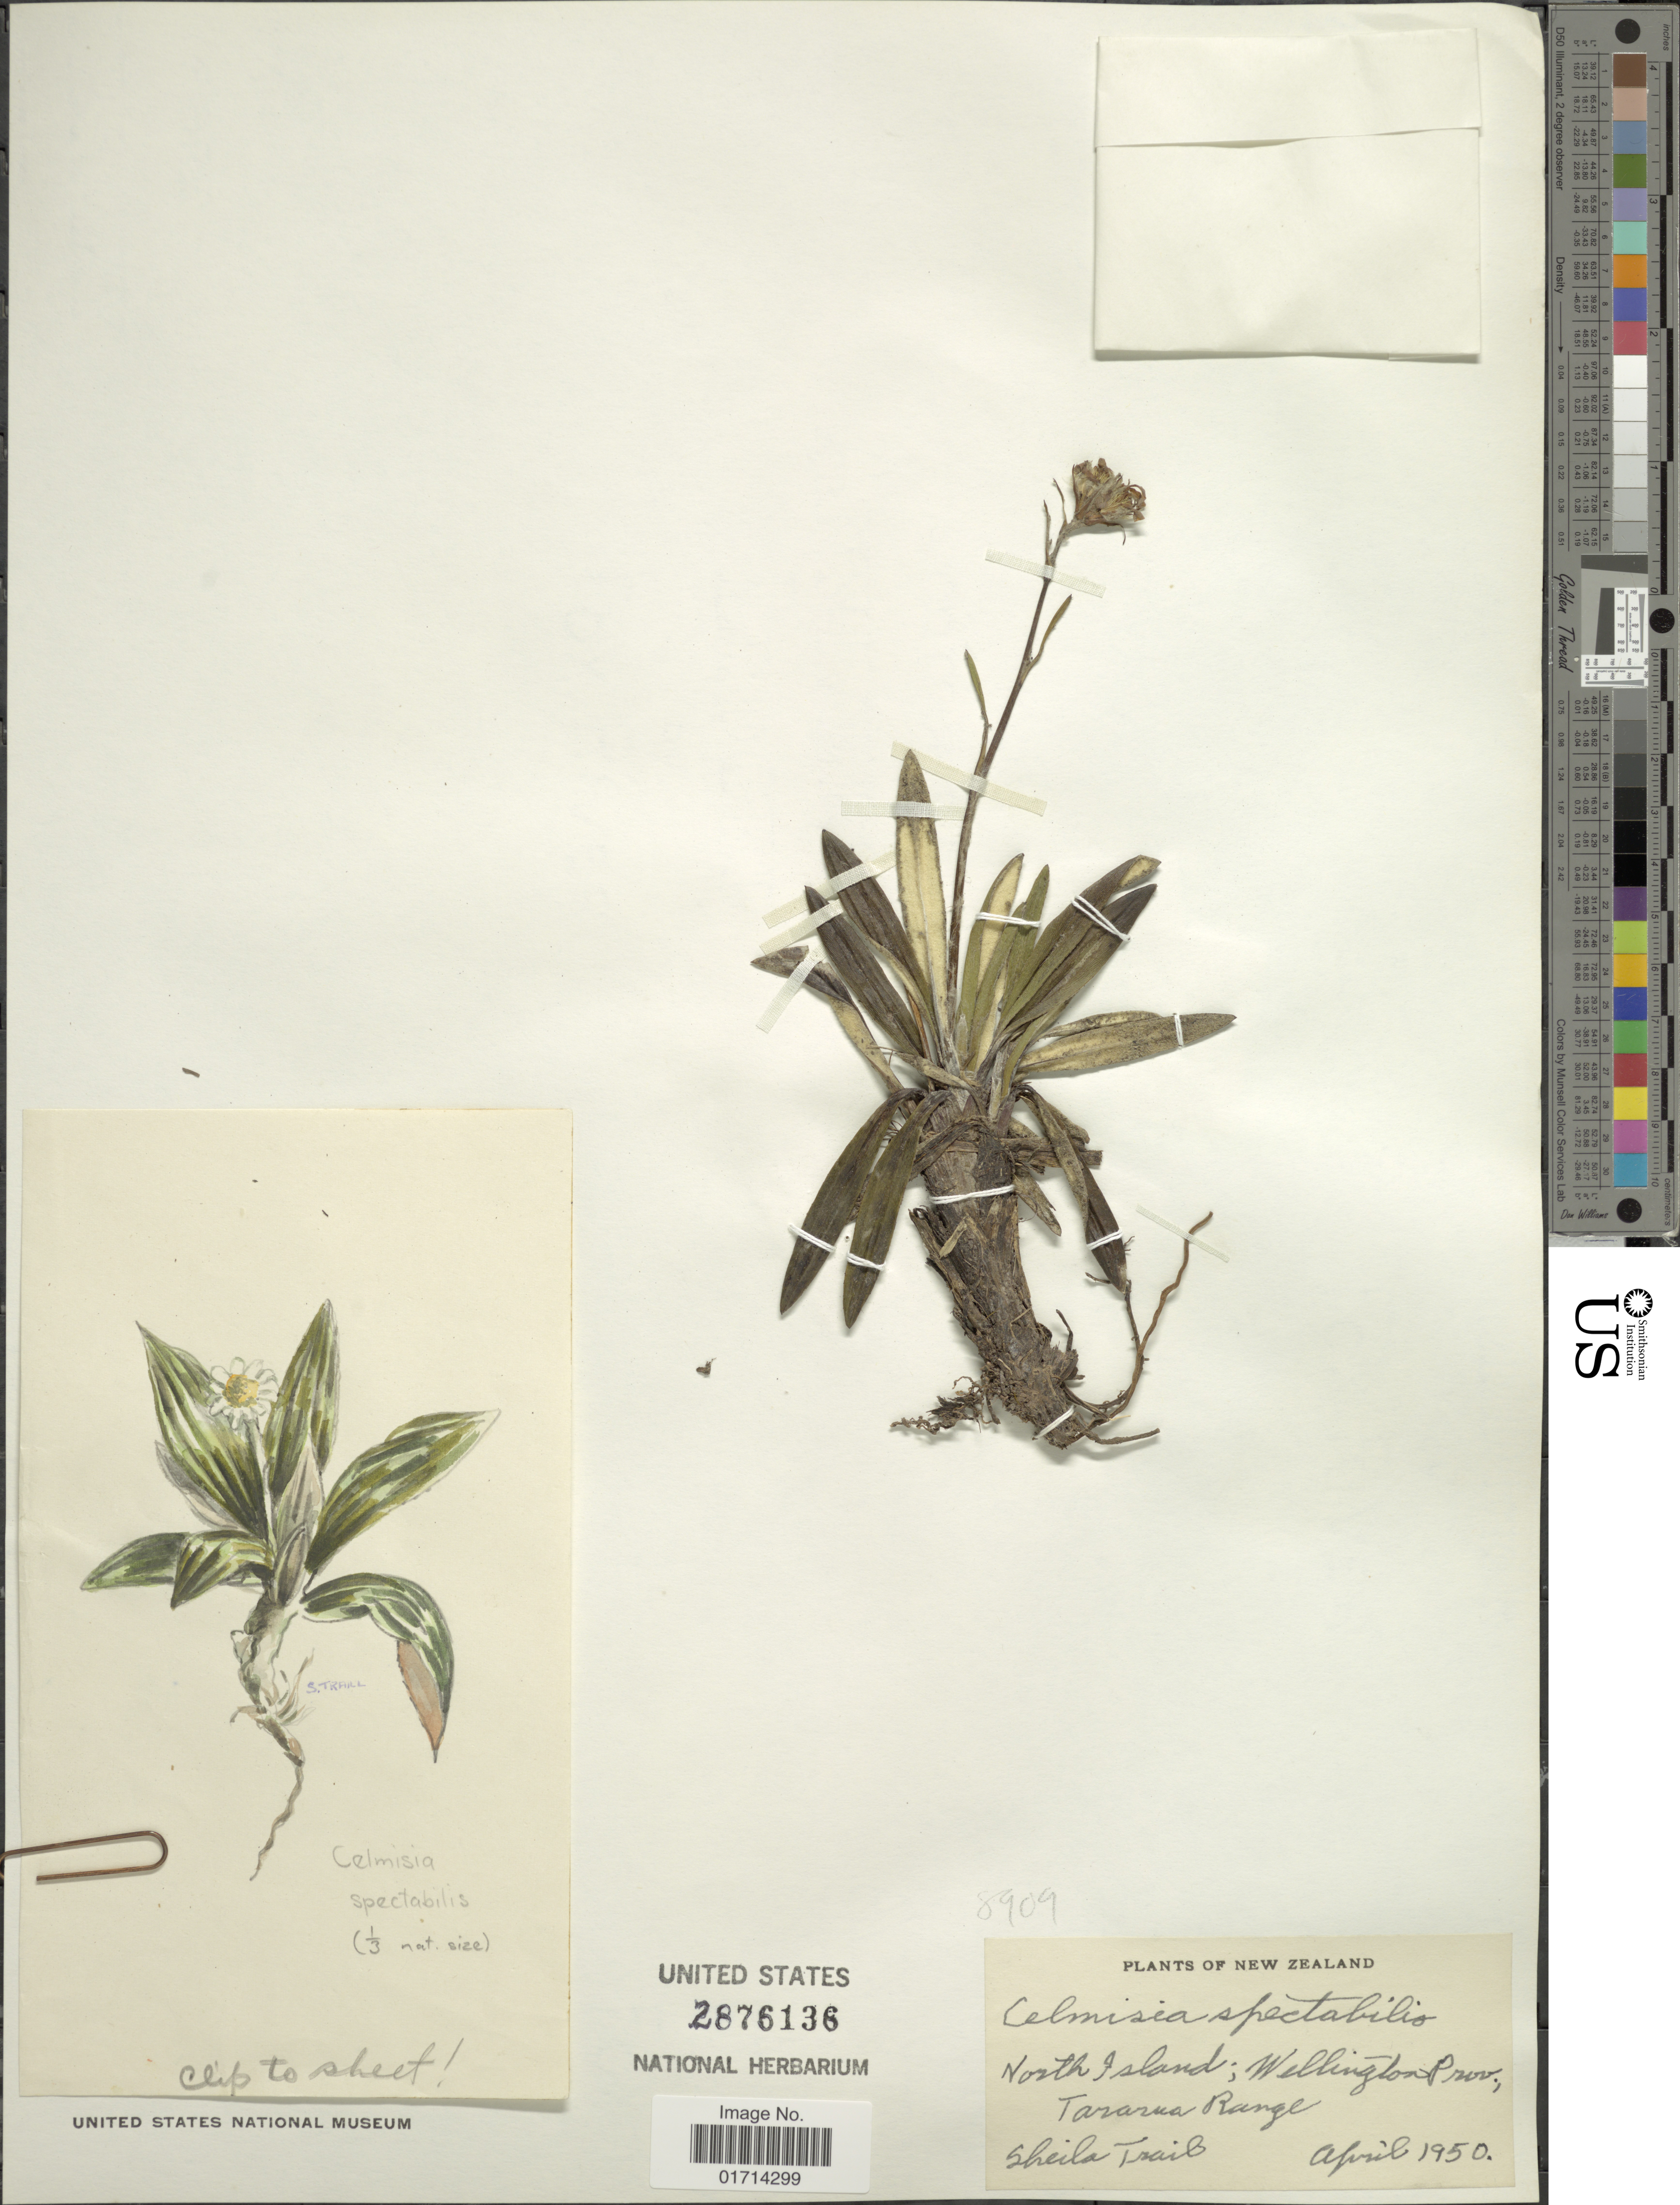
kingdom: Plantae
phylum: Tracheophyta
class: Magnoliopsida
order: Asterales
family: Asteraceae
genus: Celmisia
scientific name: Celmisia spectabilis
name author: Hook. f.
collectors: S. Traill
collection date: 1950-04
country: New Zealand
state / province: Wellington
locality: North Island, Tararua Range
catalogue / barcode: US 2876136